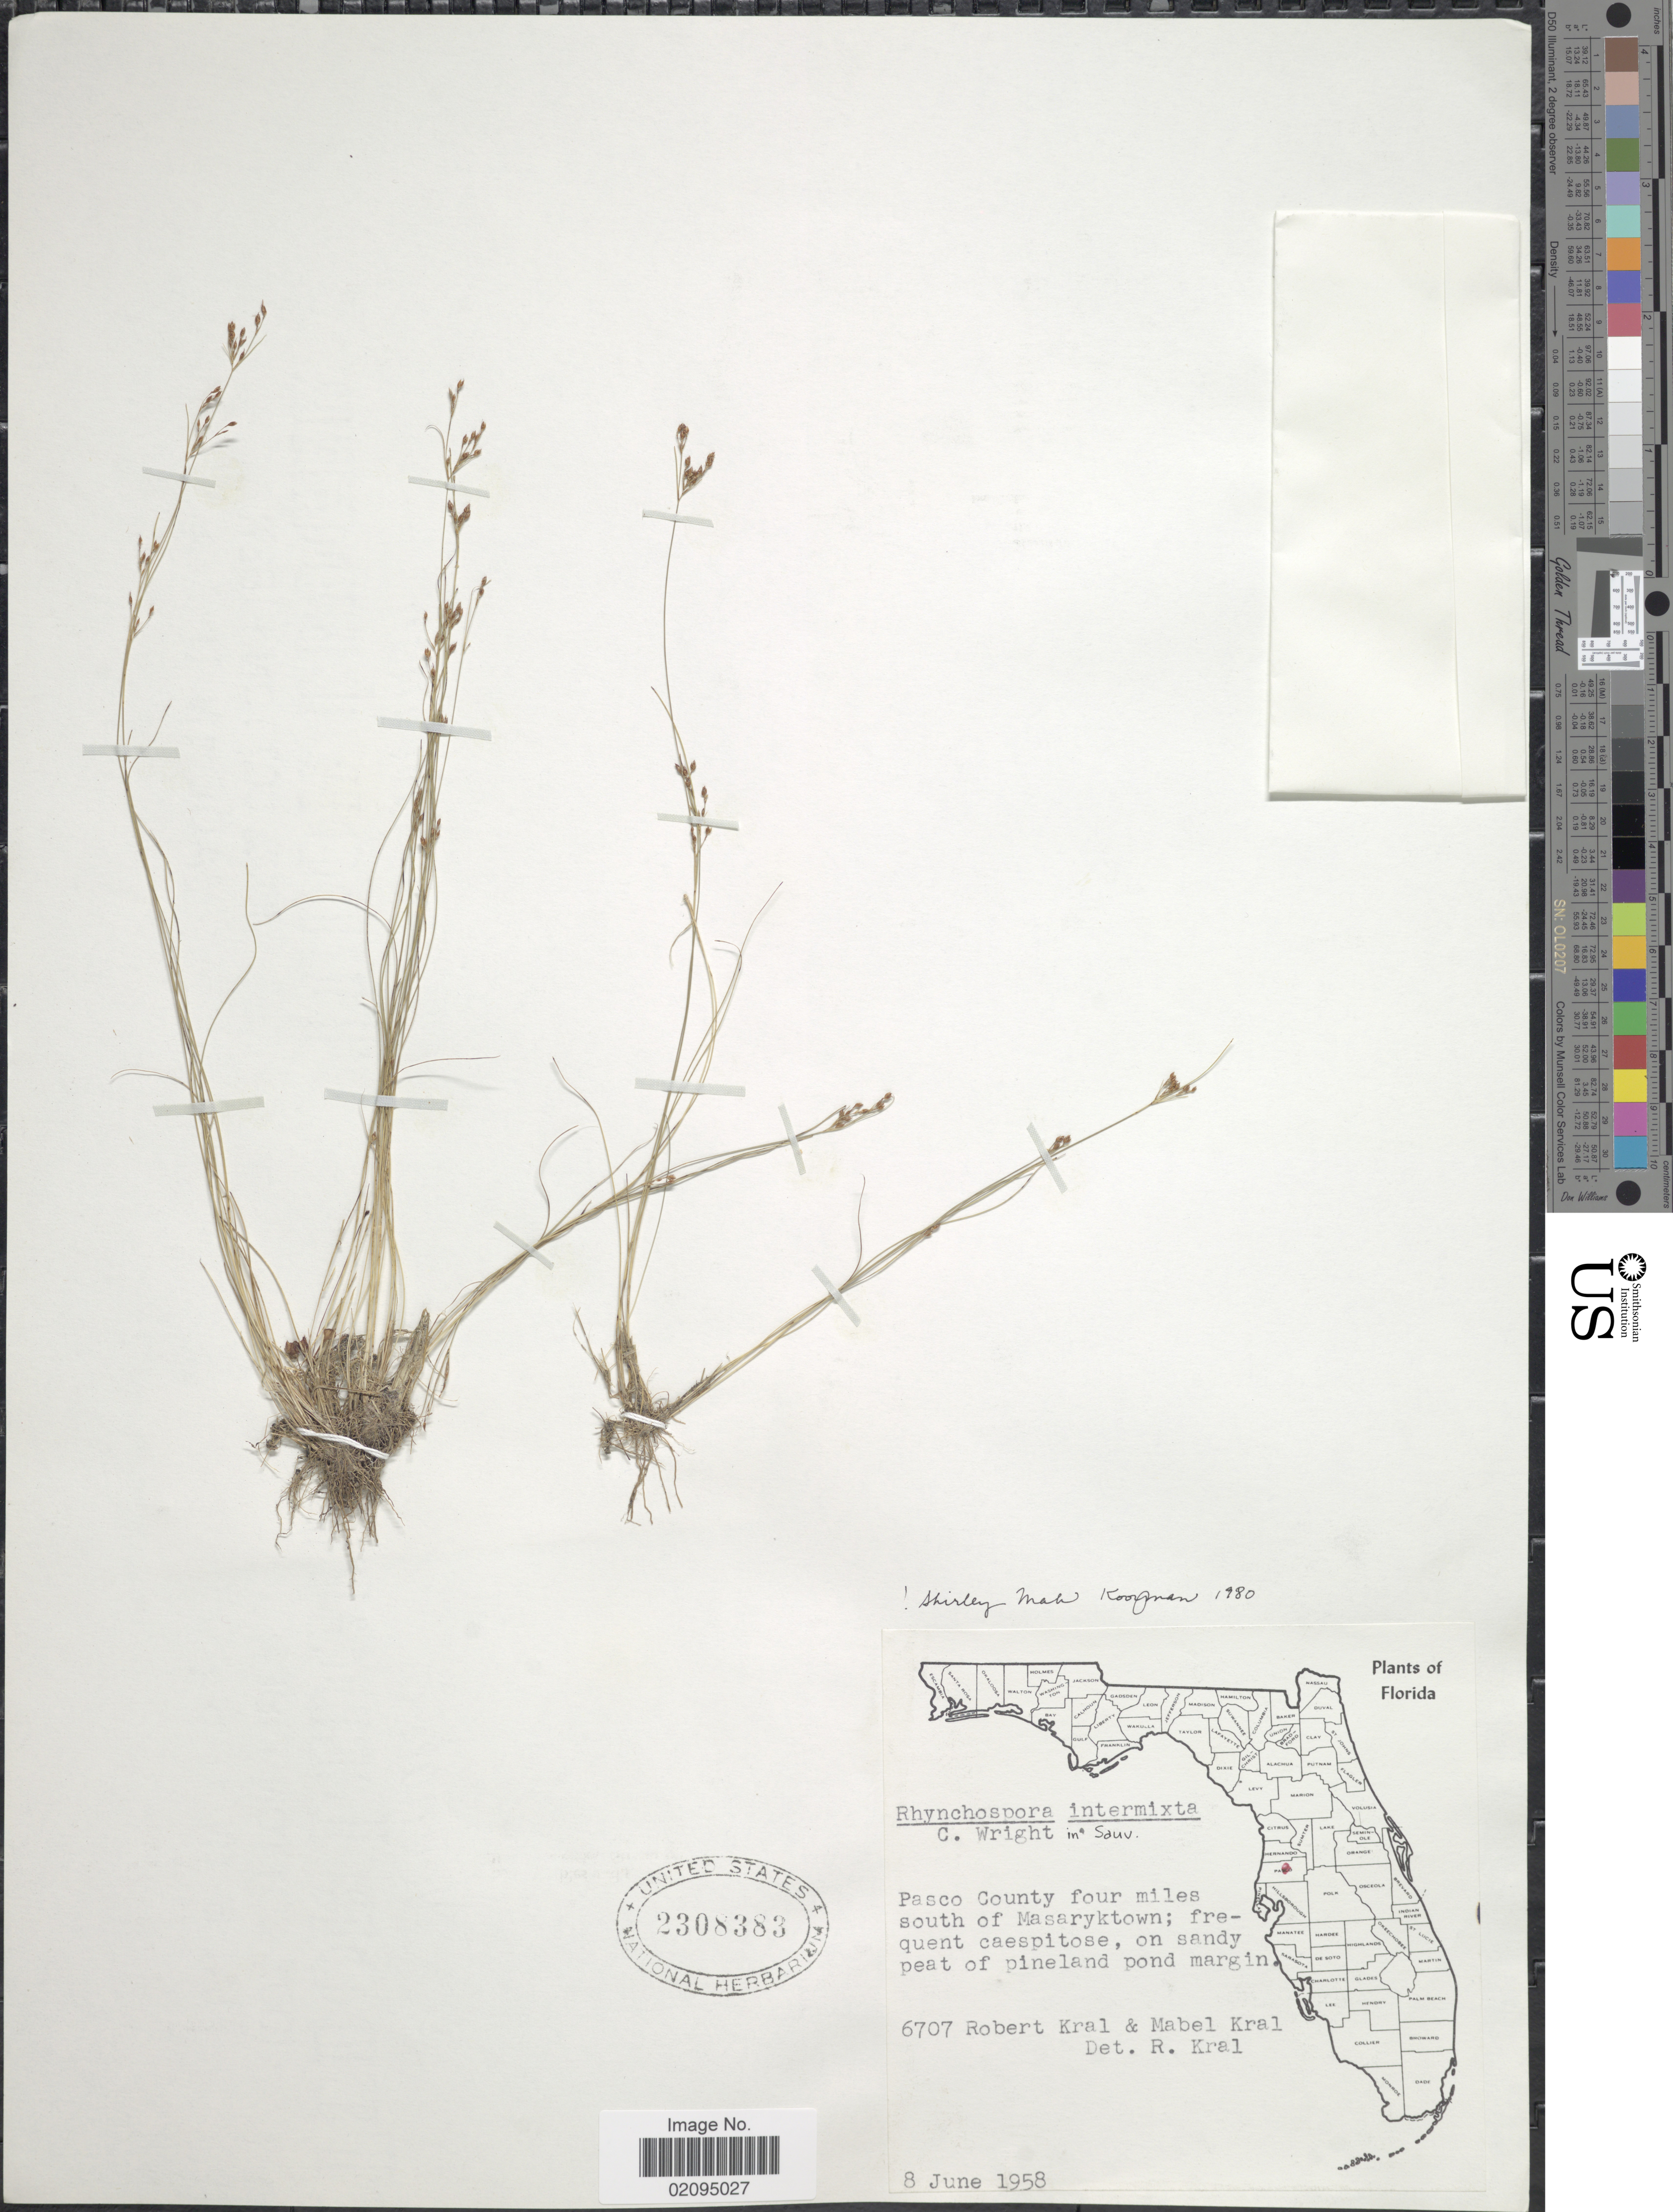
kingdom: Plantae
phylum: Tracheophyta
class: Liliopsida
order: Poales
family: Cyperaceae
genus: Rhynchospora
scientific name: Rhynchospora intermixta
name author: C. Wright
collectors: R. Kral & M. Kral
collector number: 6707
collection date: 1958-06-08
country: United States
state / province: Florida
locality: Pasco County four miles south of Masaryktown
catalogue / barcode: US 2308383